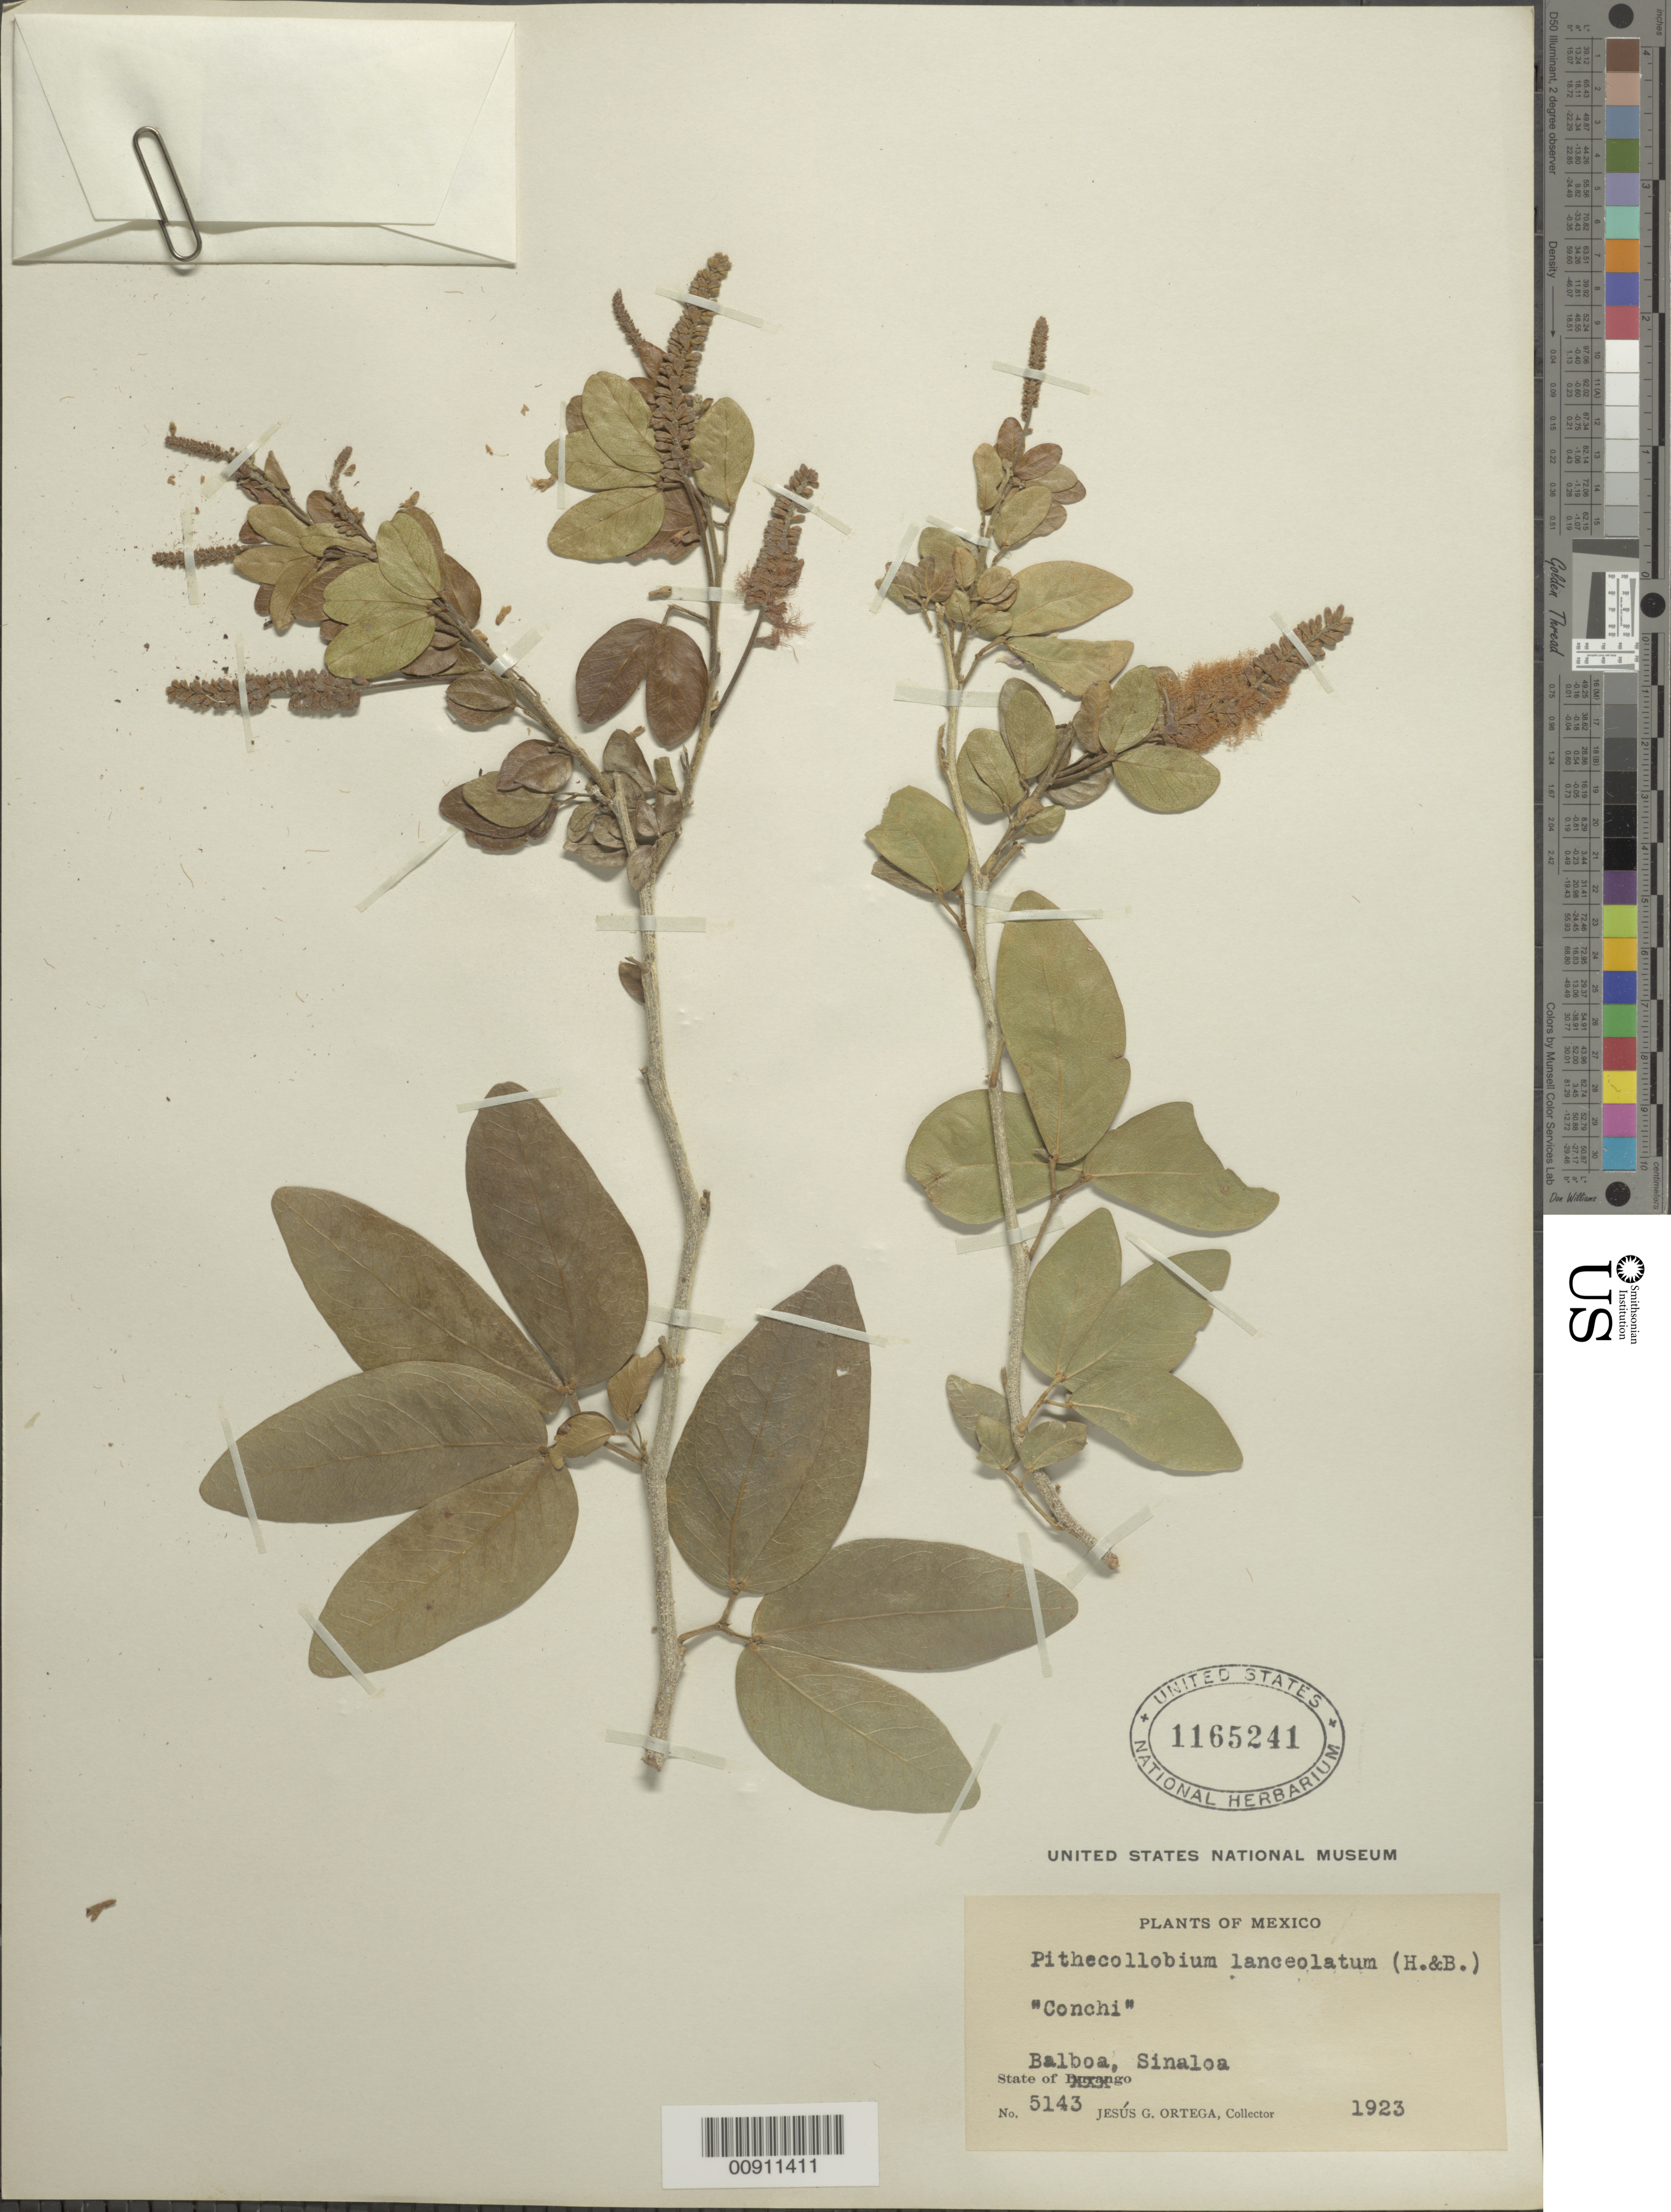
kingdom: Plantae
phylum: Tracheophyta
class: Magnoliopsida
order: Fabales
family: Fabaceae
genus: Pithecellobium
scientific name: Pithecellobium lanceolatum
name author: (Humb. & Bonpl. ex Willd.) Benth.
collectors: J. Ortega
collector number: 5143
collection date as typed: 1923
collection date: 1923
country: Mexico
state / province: Sinaloa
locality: Balboa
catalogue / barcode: US 1165241